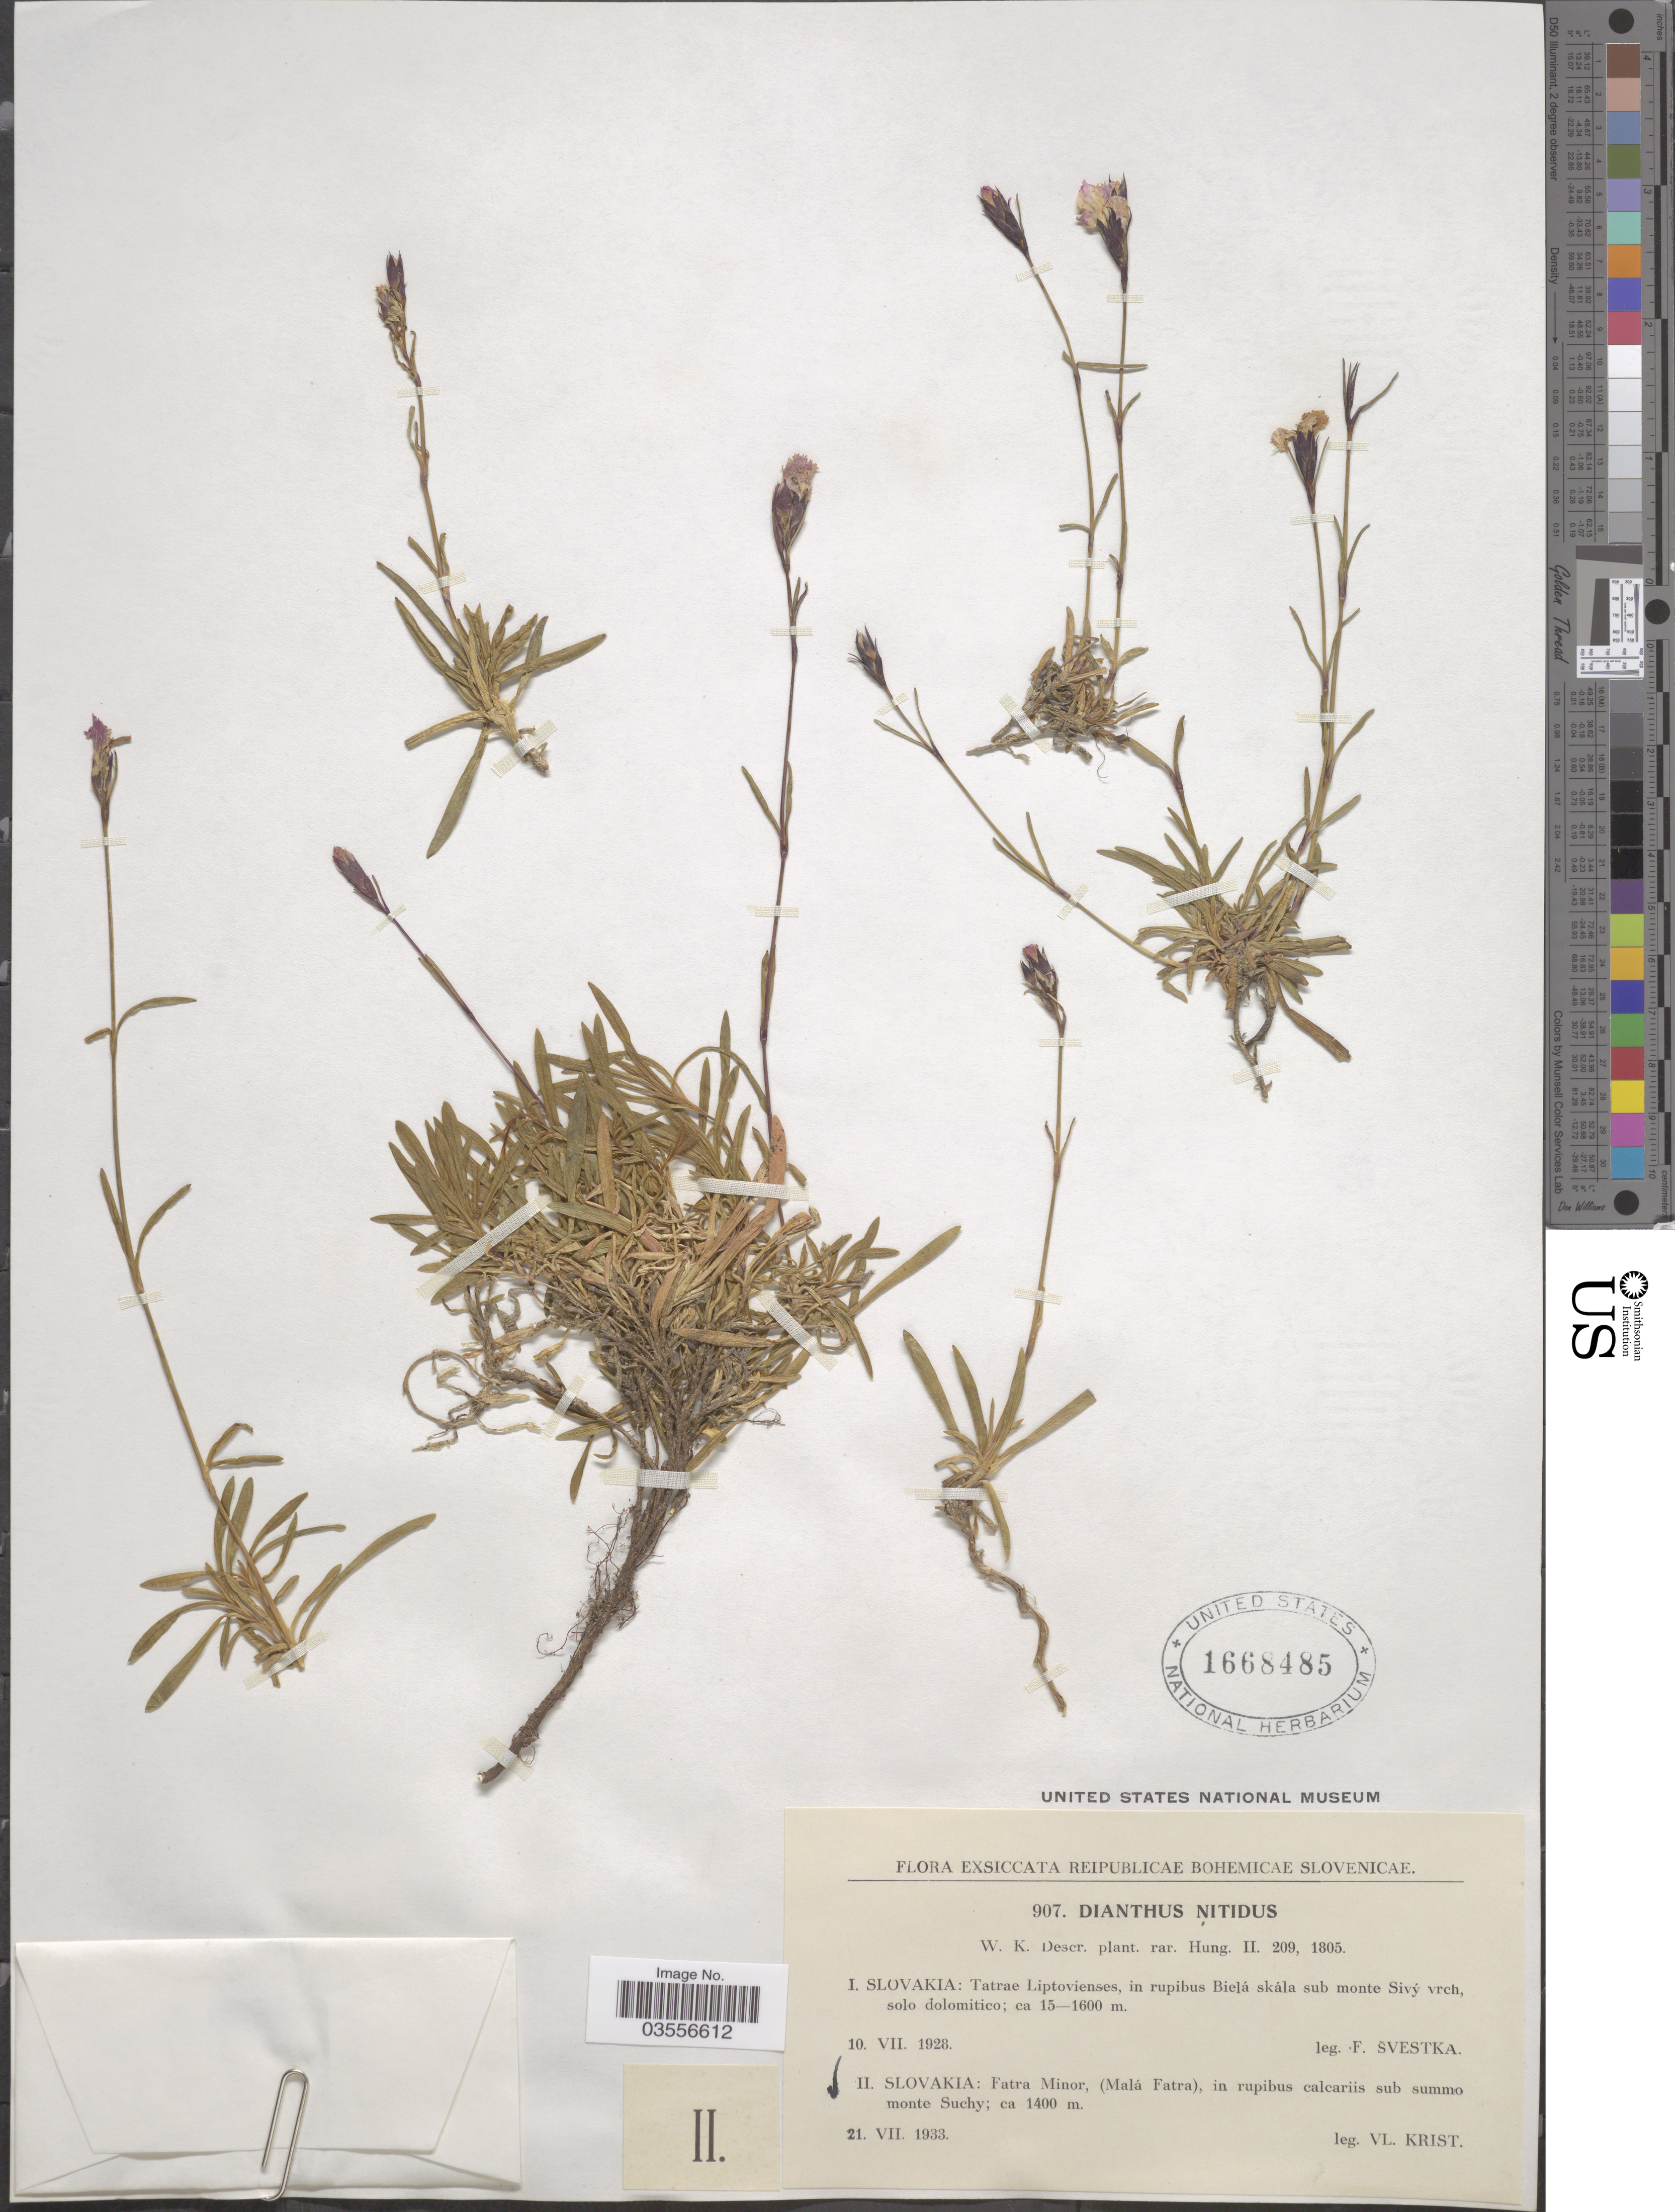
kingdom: Plantae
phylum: Tracheophyta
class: Magnoliopsida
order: Caryophyllales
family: Caryophyllaceae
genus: Dianthus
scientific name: Dianthus nitidus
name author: Waldst. & Kit.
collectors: V. Krist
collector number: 907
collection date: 1933-07-21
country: Slovakia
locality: Slovakia: Fatra Minor, (Malá Fatra), in rupibus calcariis sub summo monte Suchy.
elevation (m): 1400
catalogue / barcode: US 1668485